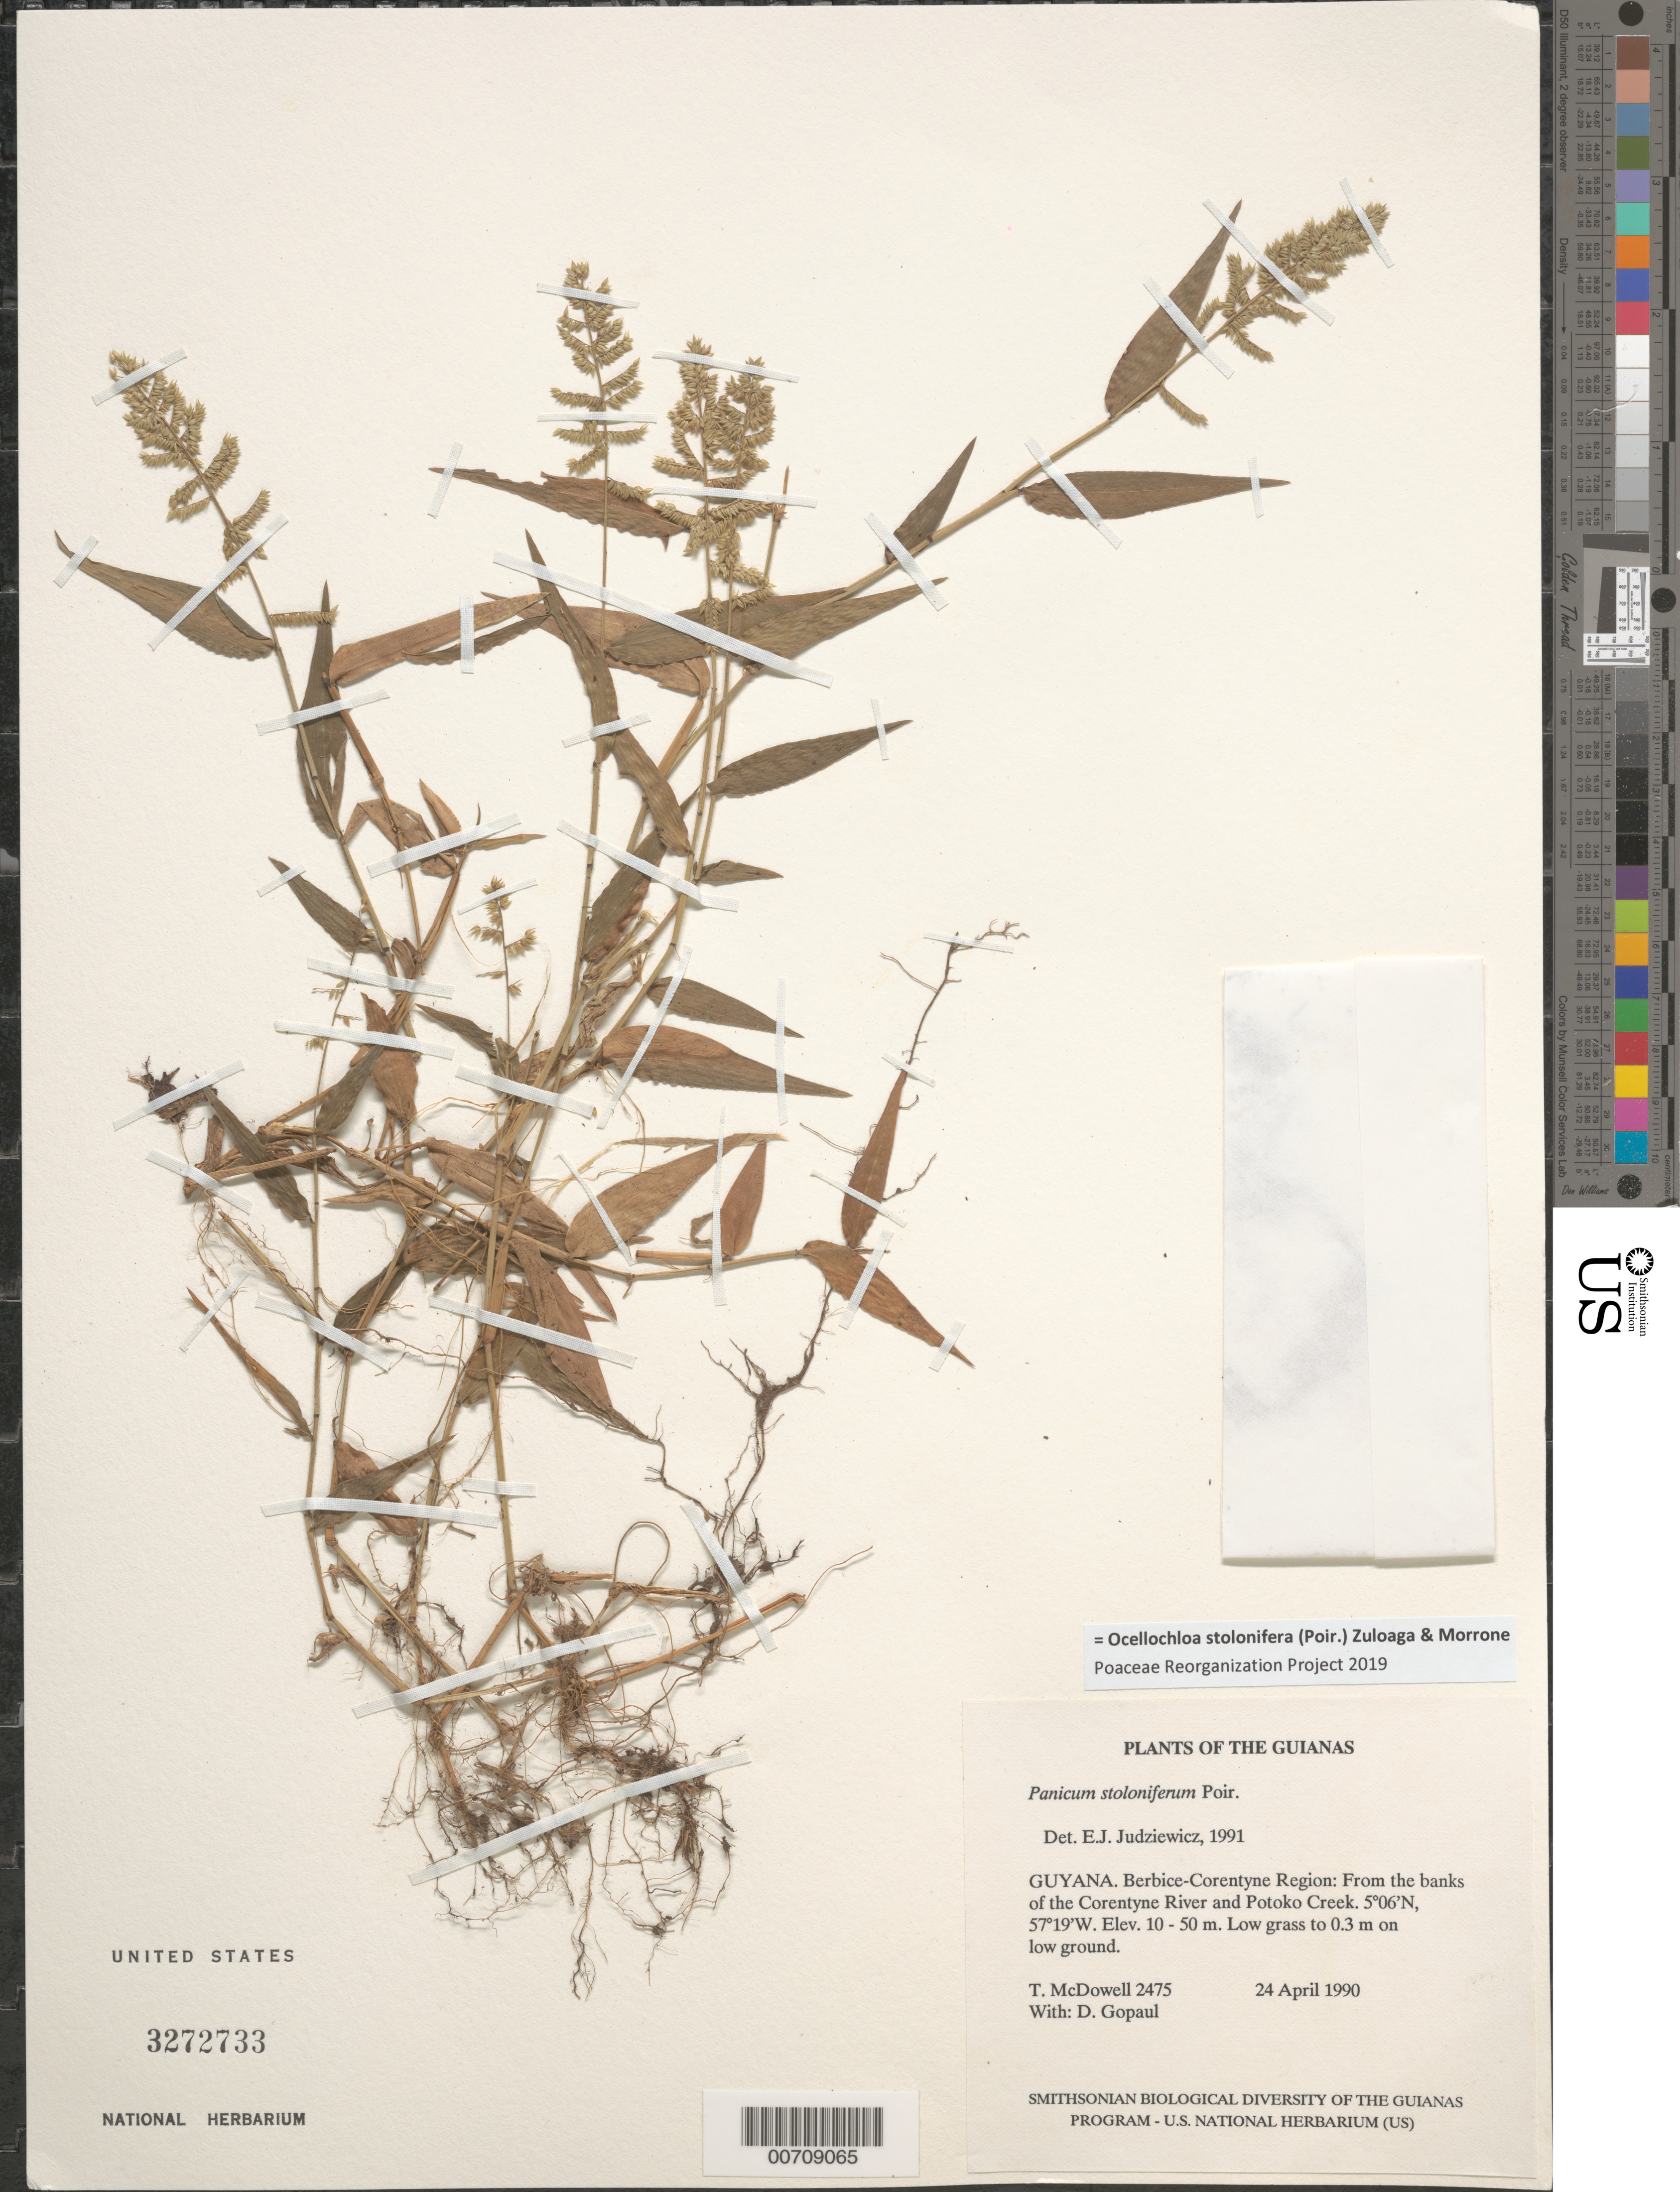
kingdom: Plantae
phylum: Tracheophyta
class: Liliopsida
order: Poales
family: Poaceae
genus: Panicum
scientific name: Panicum stoloniferum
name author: Poir.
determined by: Judziewicz, E. J.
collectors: T. McDowell & D. Gopaul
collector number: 2475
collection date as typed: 24 April 1990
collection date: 1990-04-24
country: Guyana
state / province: E. Berbice-Corentyne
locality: Corentyne River and Potoko Creek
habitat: Banks of creek and river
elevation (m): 10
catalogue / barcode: US 3272733